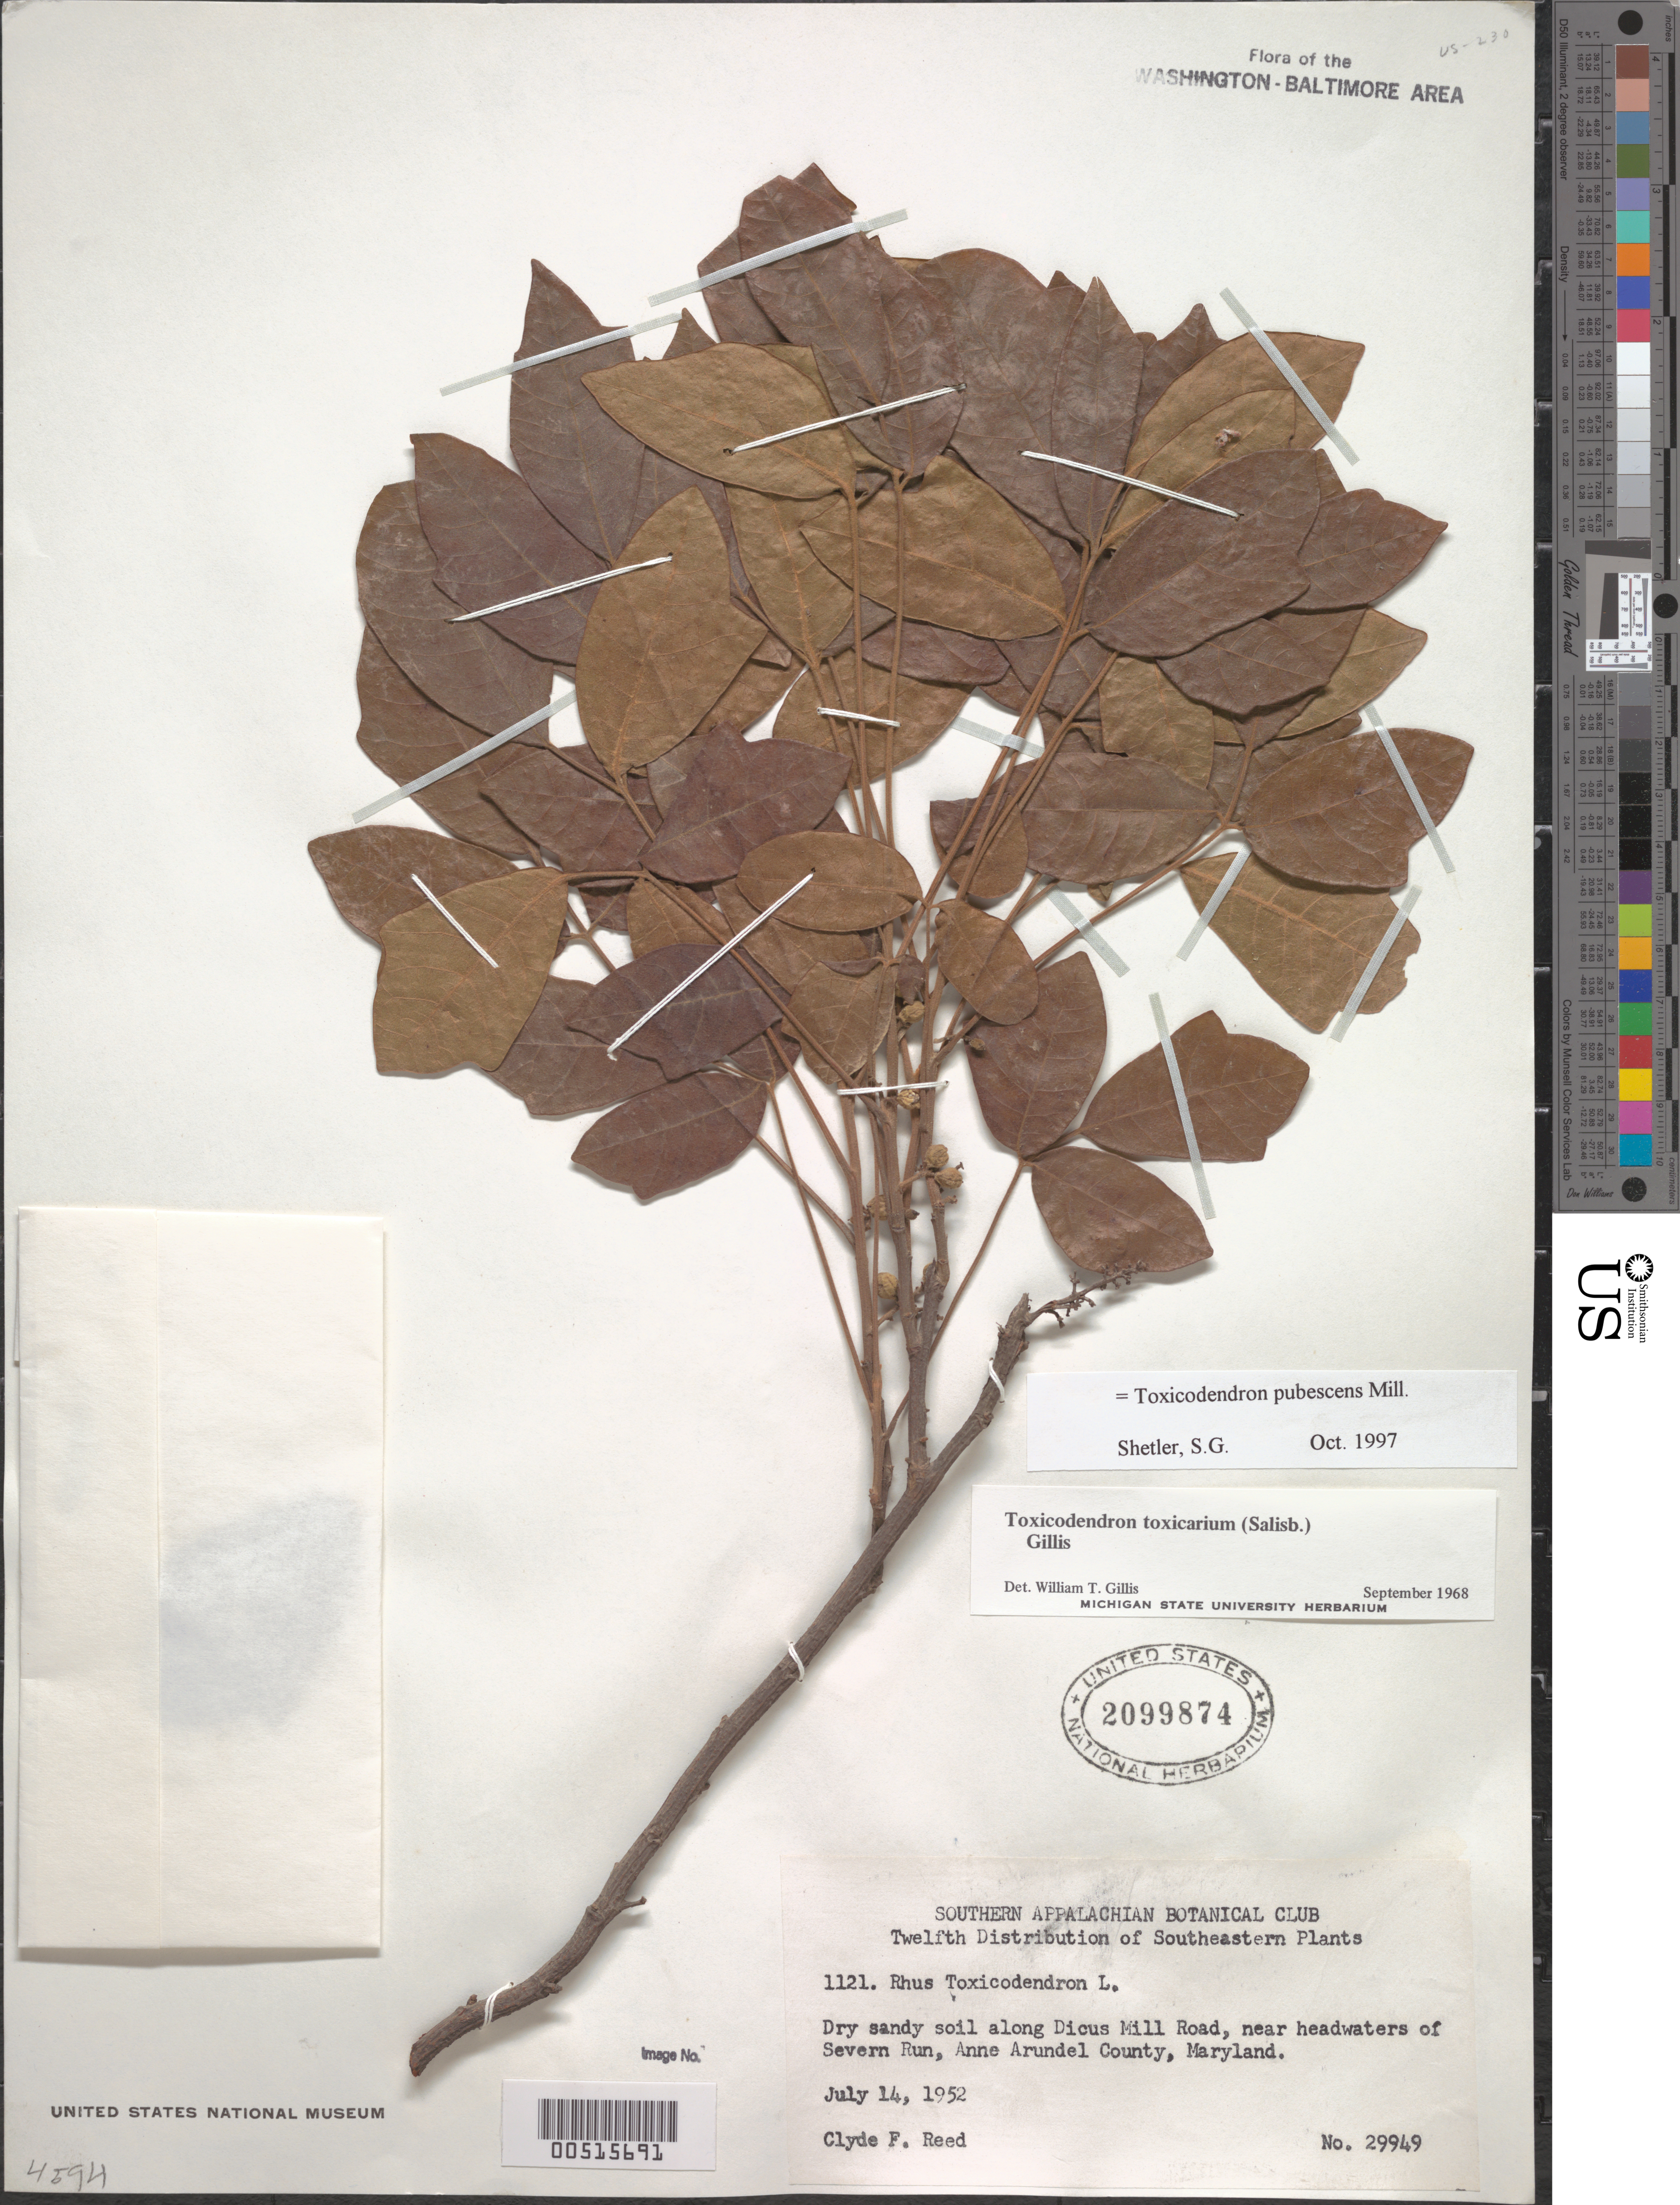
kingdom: Plantae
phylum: Tracheophyta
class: Magnoliopsida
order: Sapindales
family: Anacardiaceae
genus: Toxicodendron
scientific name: Toxicodendron pubescens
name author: Mill.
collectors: C. F. Reed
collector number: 29949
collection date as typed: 14 Jul 1952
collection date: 1952-07-14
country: United States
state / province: Maryland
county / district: Anne Arundel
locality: Severn Run, near headwaters of, along Dicus Mill Run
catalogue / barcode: US 515691